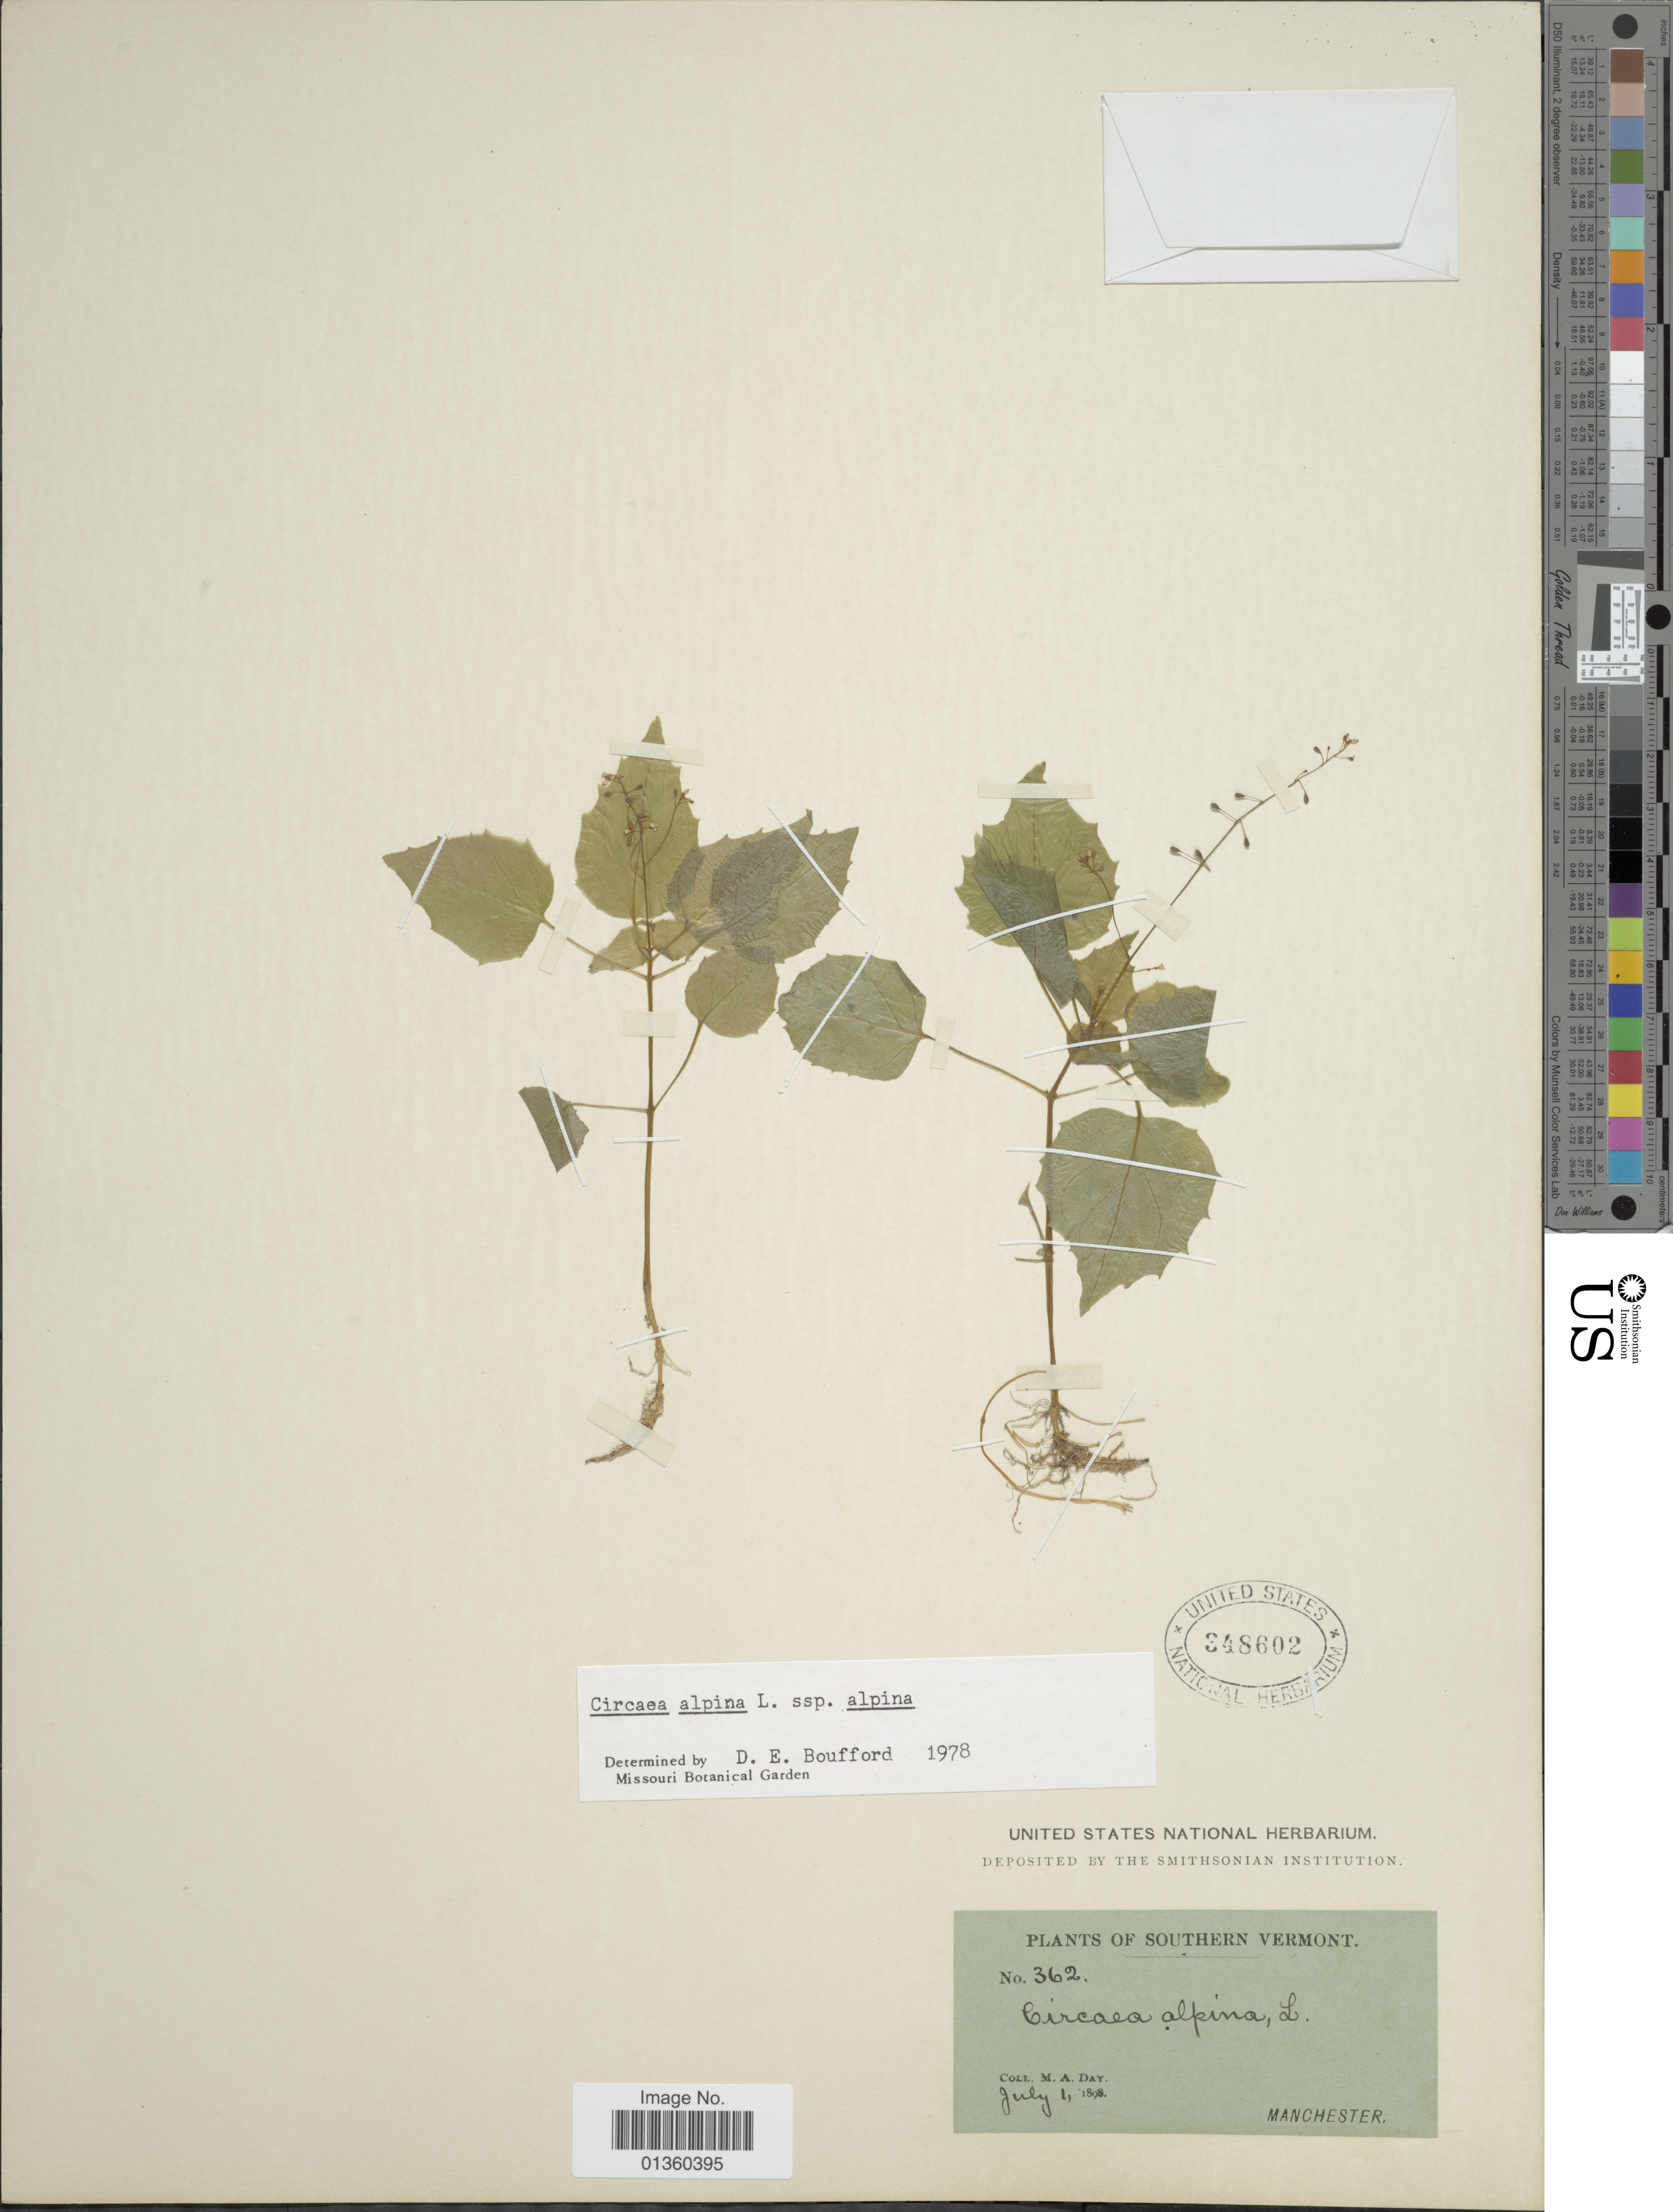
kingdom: Plantae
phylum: Tracheophyta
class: Magnoliopsida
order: Myrtales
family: Onagraceae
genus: Circaea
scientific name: Circaea alpina subsp. alpina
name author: L.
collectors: M. Day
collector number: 362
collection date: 1898-07-01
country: United States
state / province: Vermont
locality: Southern Vermont, Manchester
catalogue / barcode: US 348602